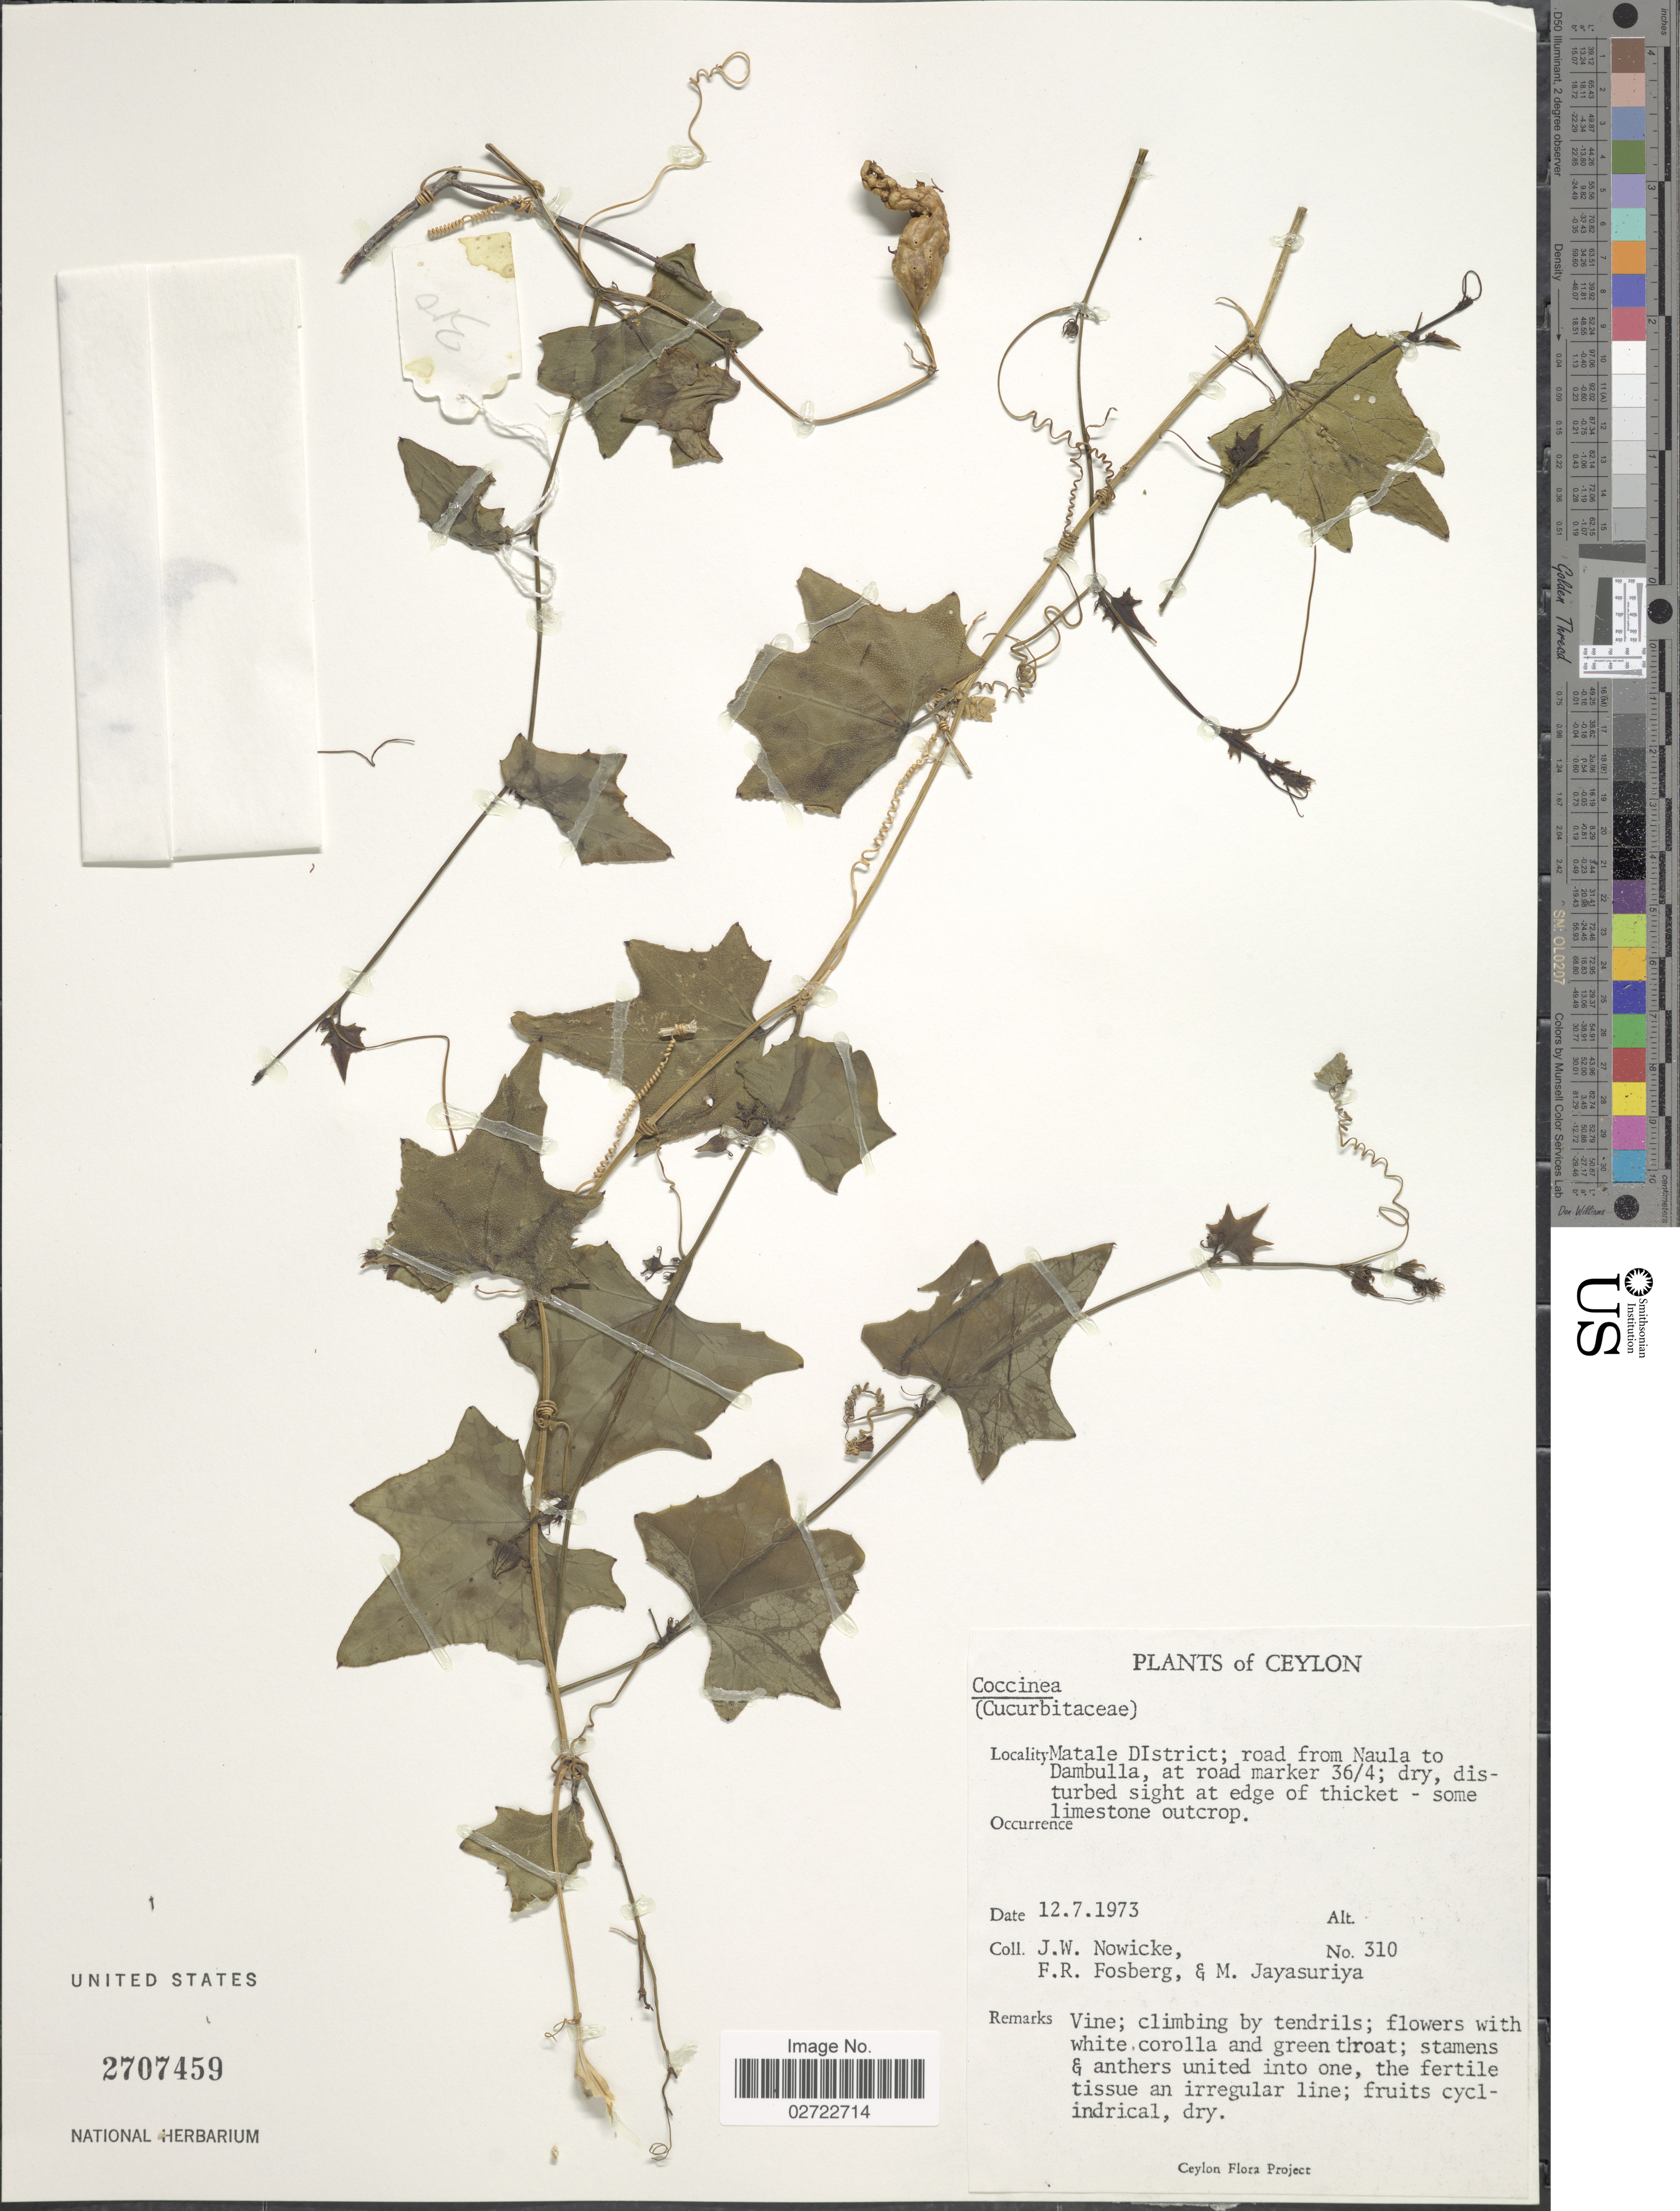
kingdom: Plantae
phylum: Tracheophyta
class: Magnoliopsida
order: Cucurbitales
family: Cucurbitaceae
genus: Coccinia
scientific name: Coccinia grandis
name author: (L.) Voigt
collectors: J. W. Nowicke, F. R. Fosberg & M. Jayasuriya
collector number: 310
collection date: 1973-07-12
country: Sri Lanka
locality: Ceylon, Matale District; road rom Naula to Dambulla at road marker 36/4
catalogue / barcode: US 2707459